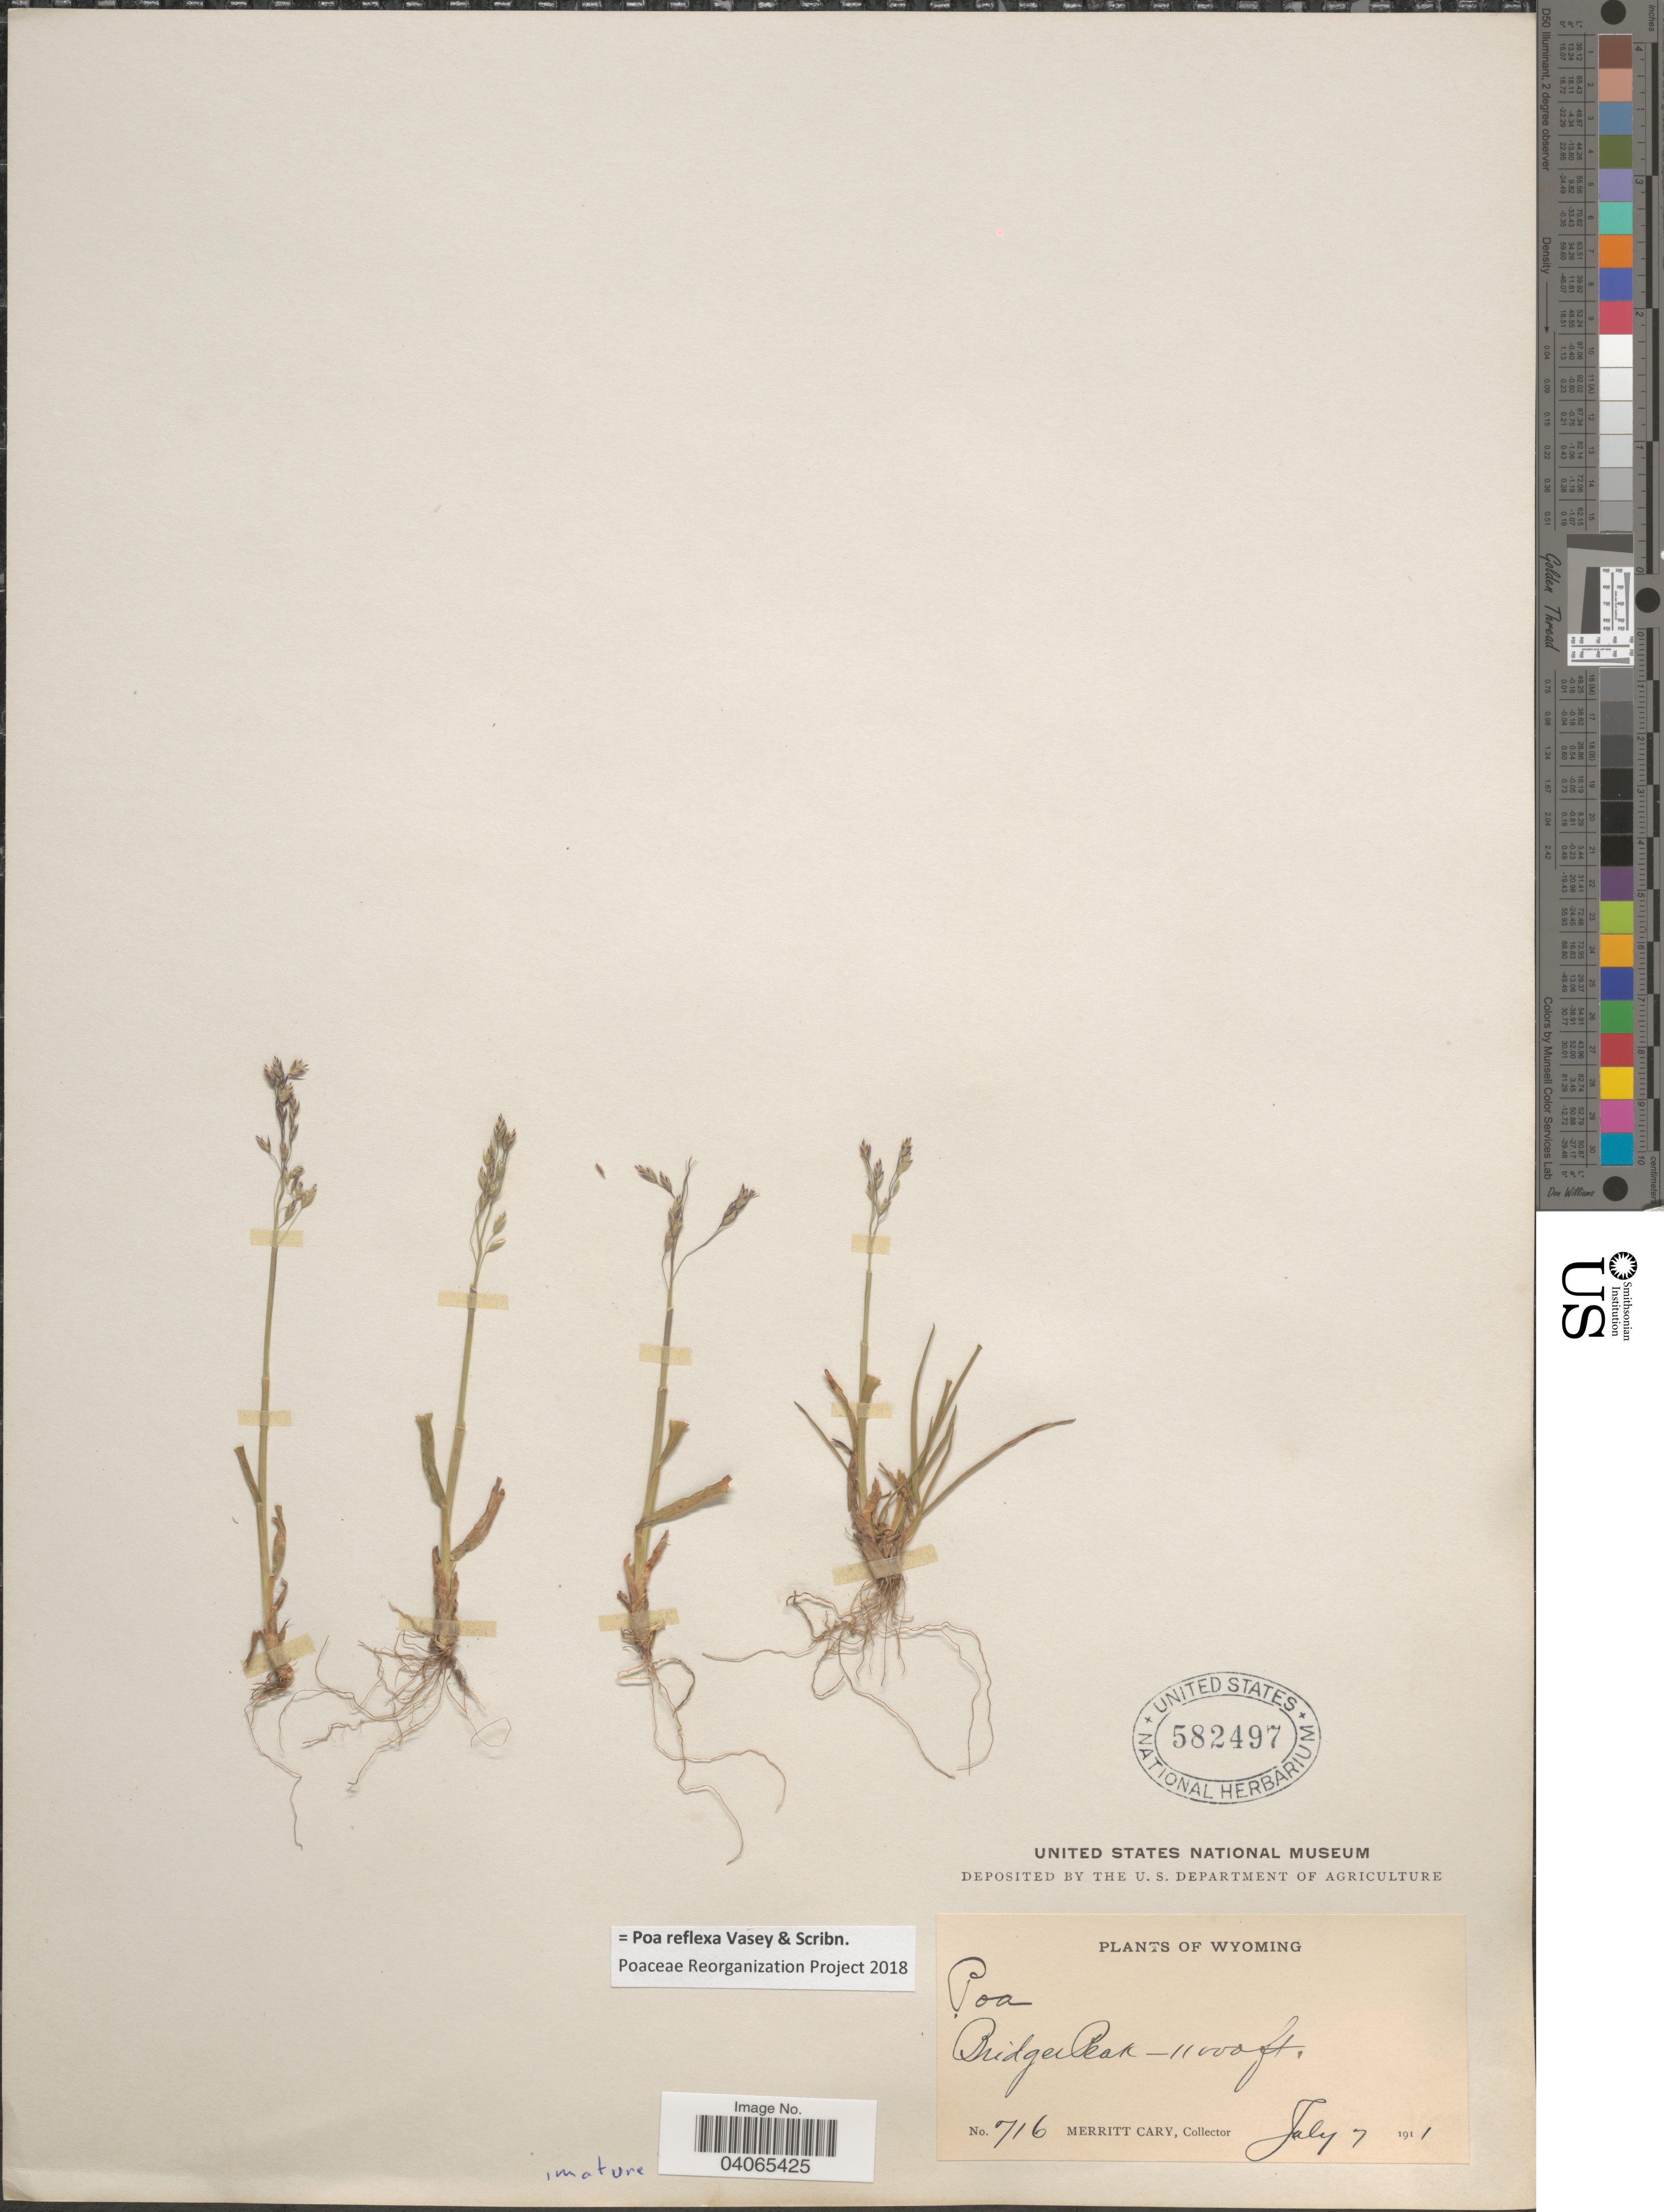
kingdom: Plantae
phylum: Tracheophyta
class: Liliopsida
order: Poales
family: Poaceae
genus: Poa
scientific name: Poa reflexa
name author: Vasey & Scribn.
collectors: M. Cary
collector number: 716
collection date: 1911-07-07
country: United States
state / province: Wyoming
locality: Bridger Peak.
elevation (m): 3353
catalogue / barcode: US 582497